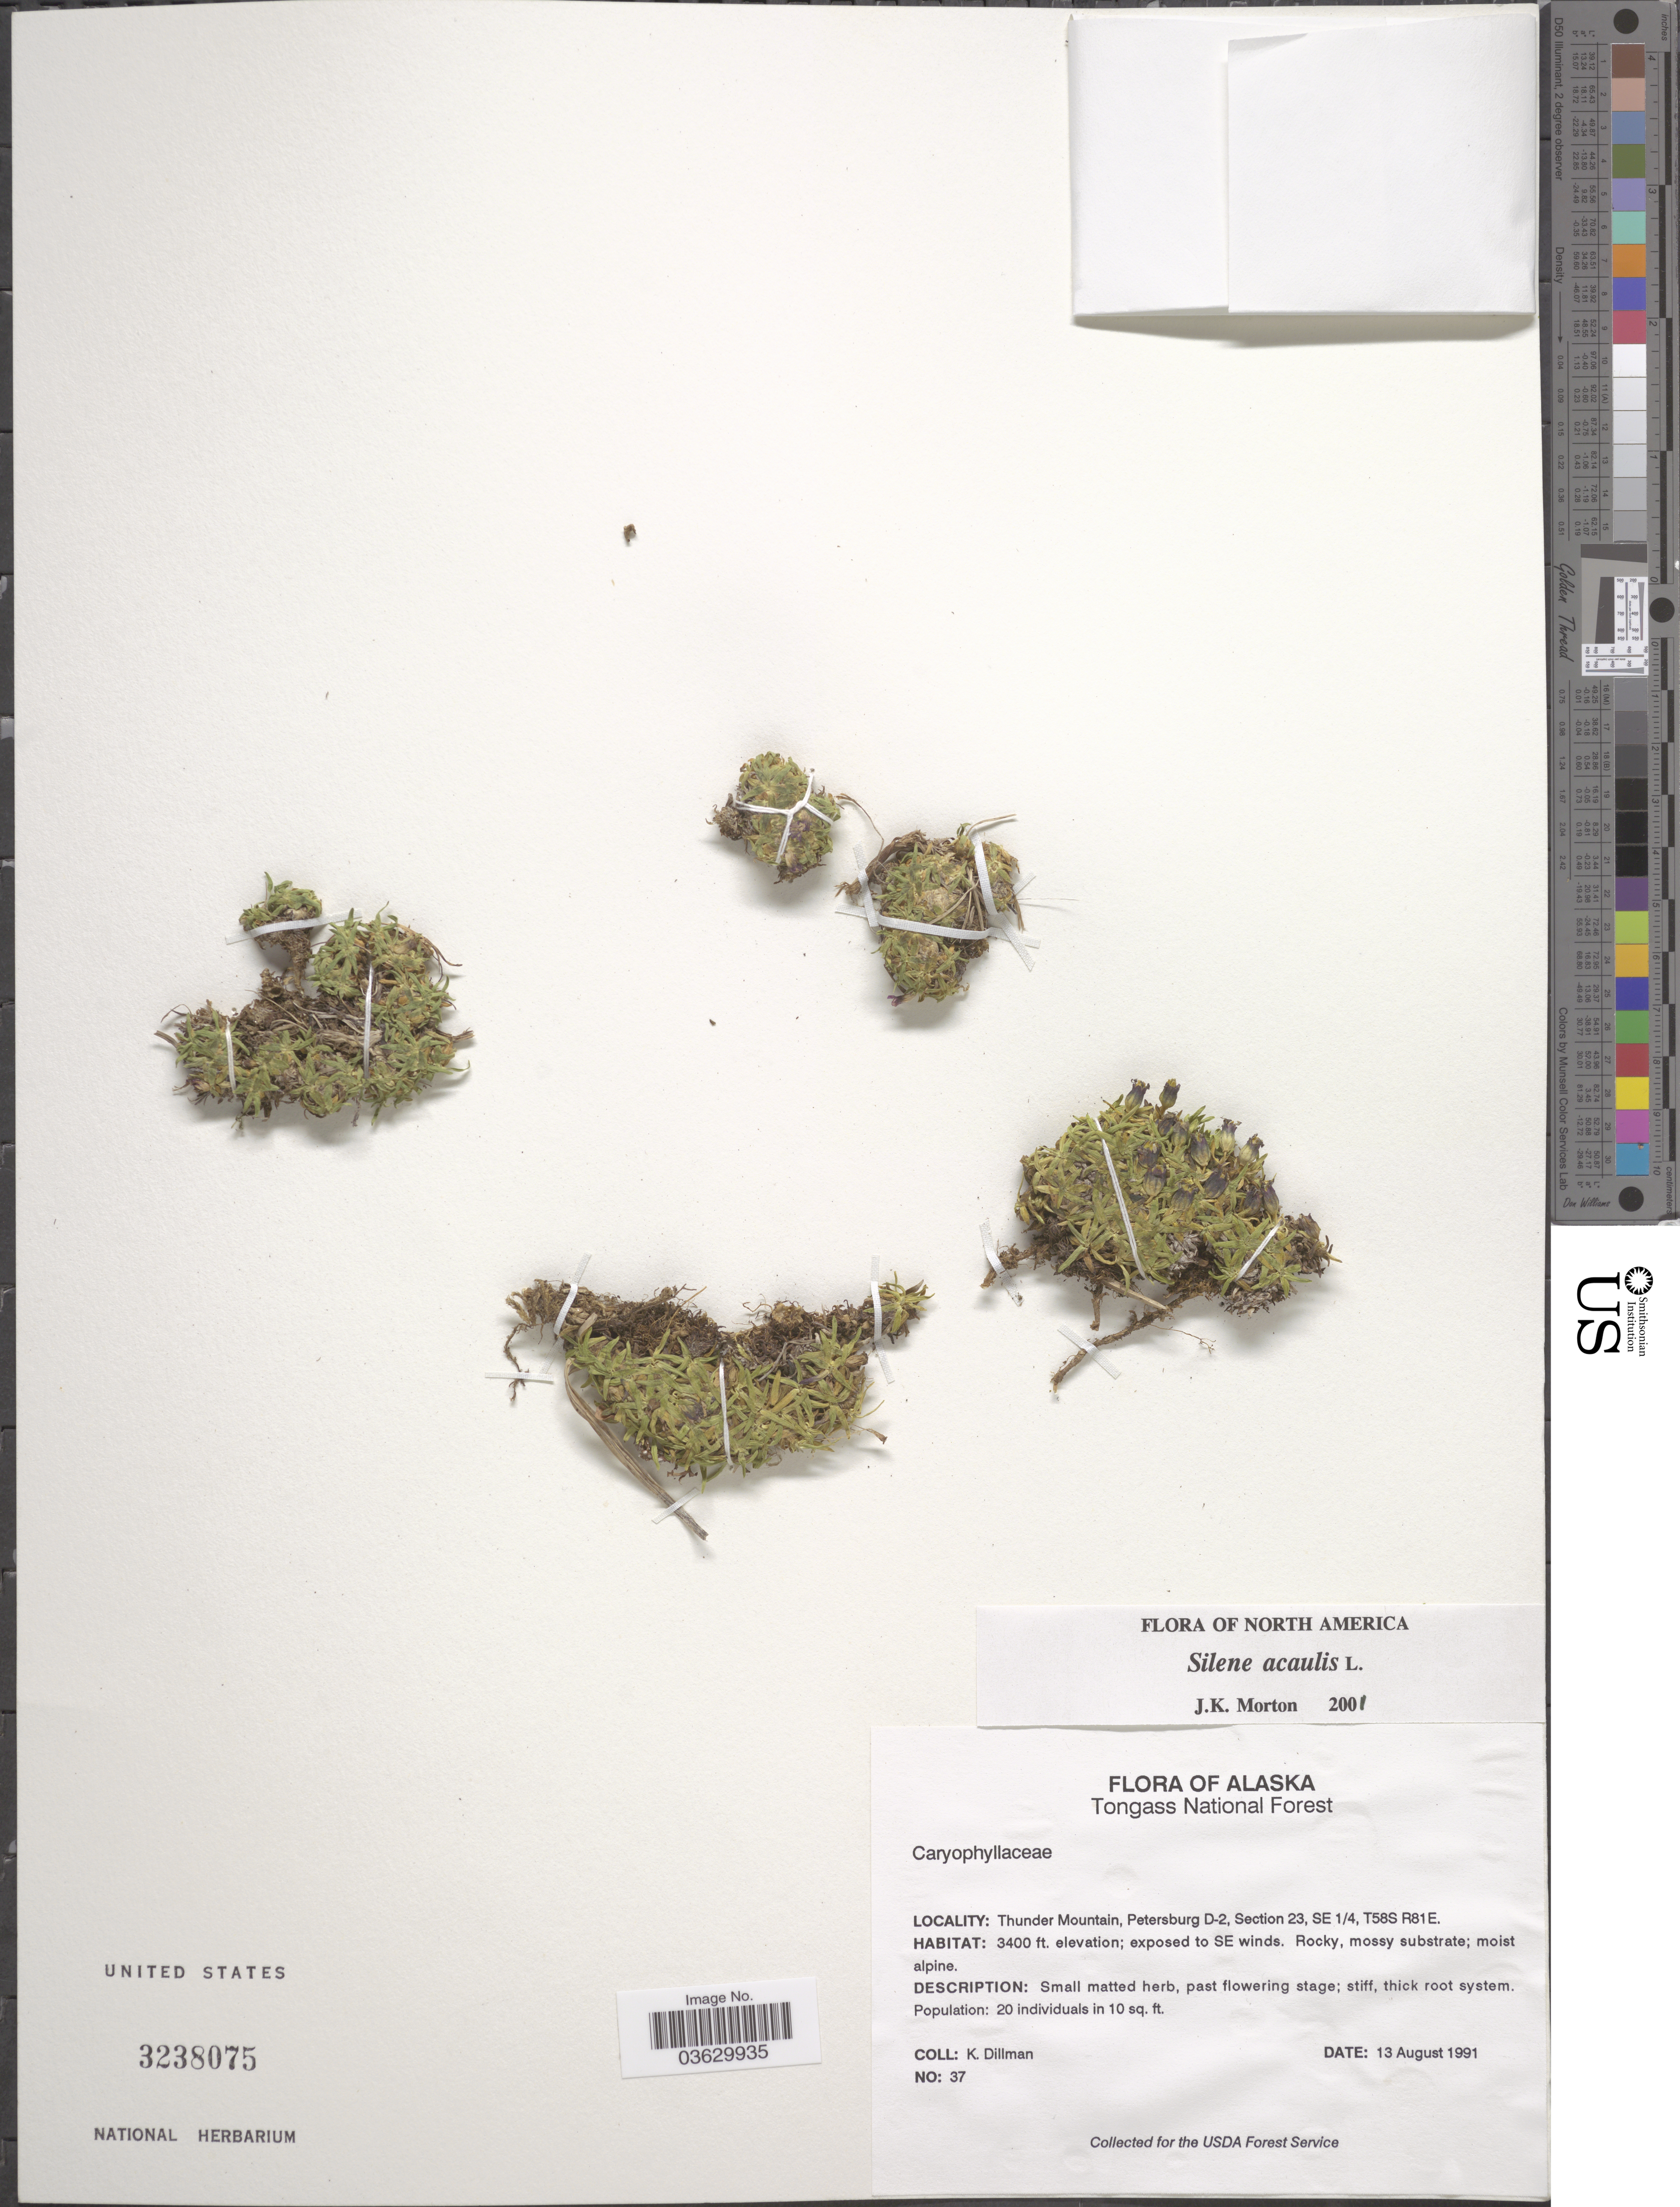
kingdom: Plantae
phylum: Tracheophyta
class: Magnoliopsida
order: Caryophyllales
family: Caryophyllaceae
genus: Silene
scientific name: Silene acaulis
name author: (L.) Jacq.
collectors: K. Dillman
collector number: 37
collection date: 1991-08-13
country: United States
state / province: Alaska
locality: Tongass National Forest. Thunder Mountain, Petersburg D-2, Section 23, SE 1/4, T58S R81E.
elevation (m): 1036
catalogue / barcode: US 3238075